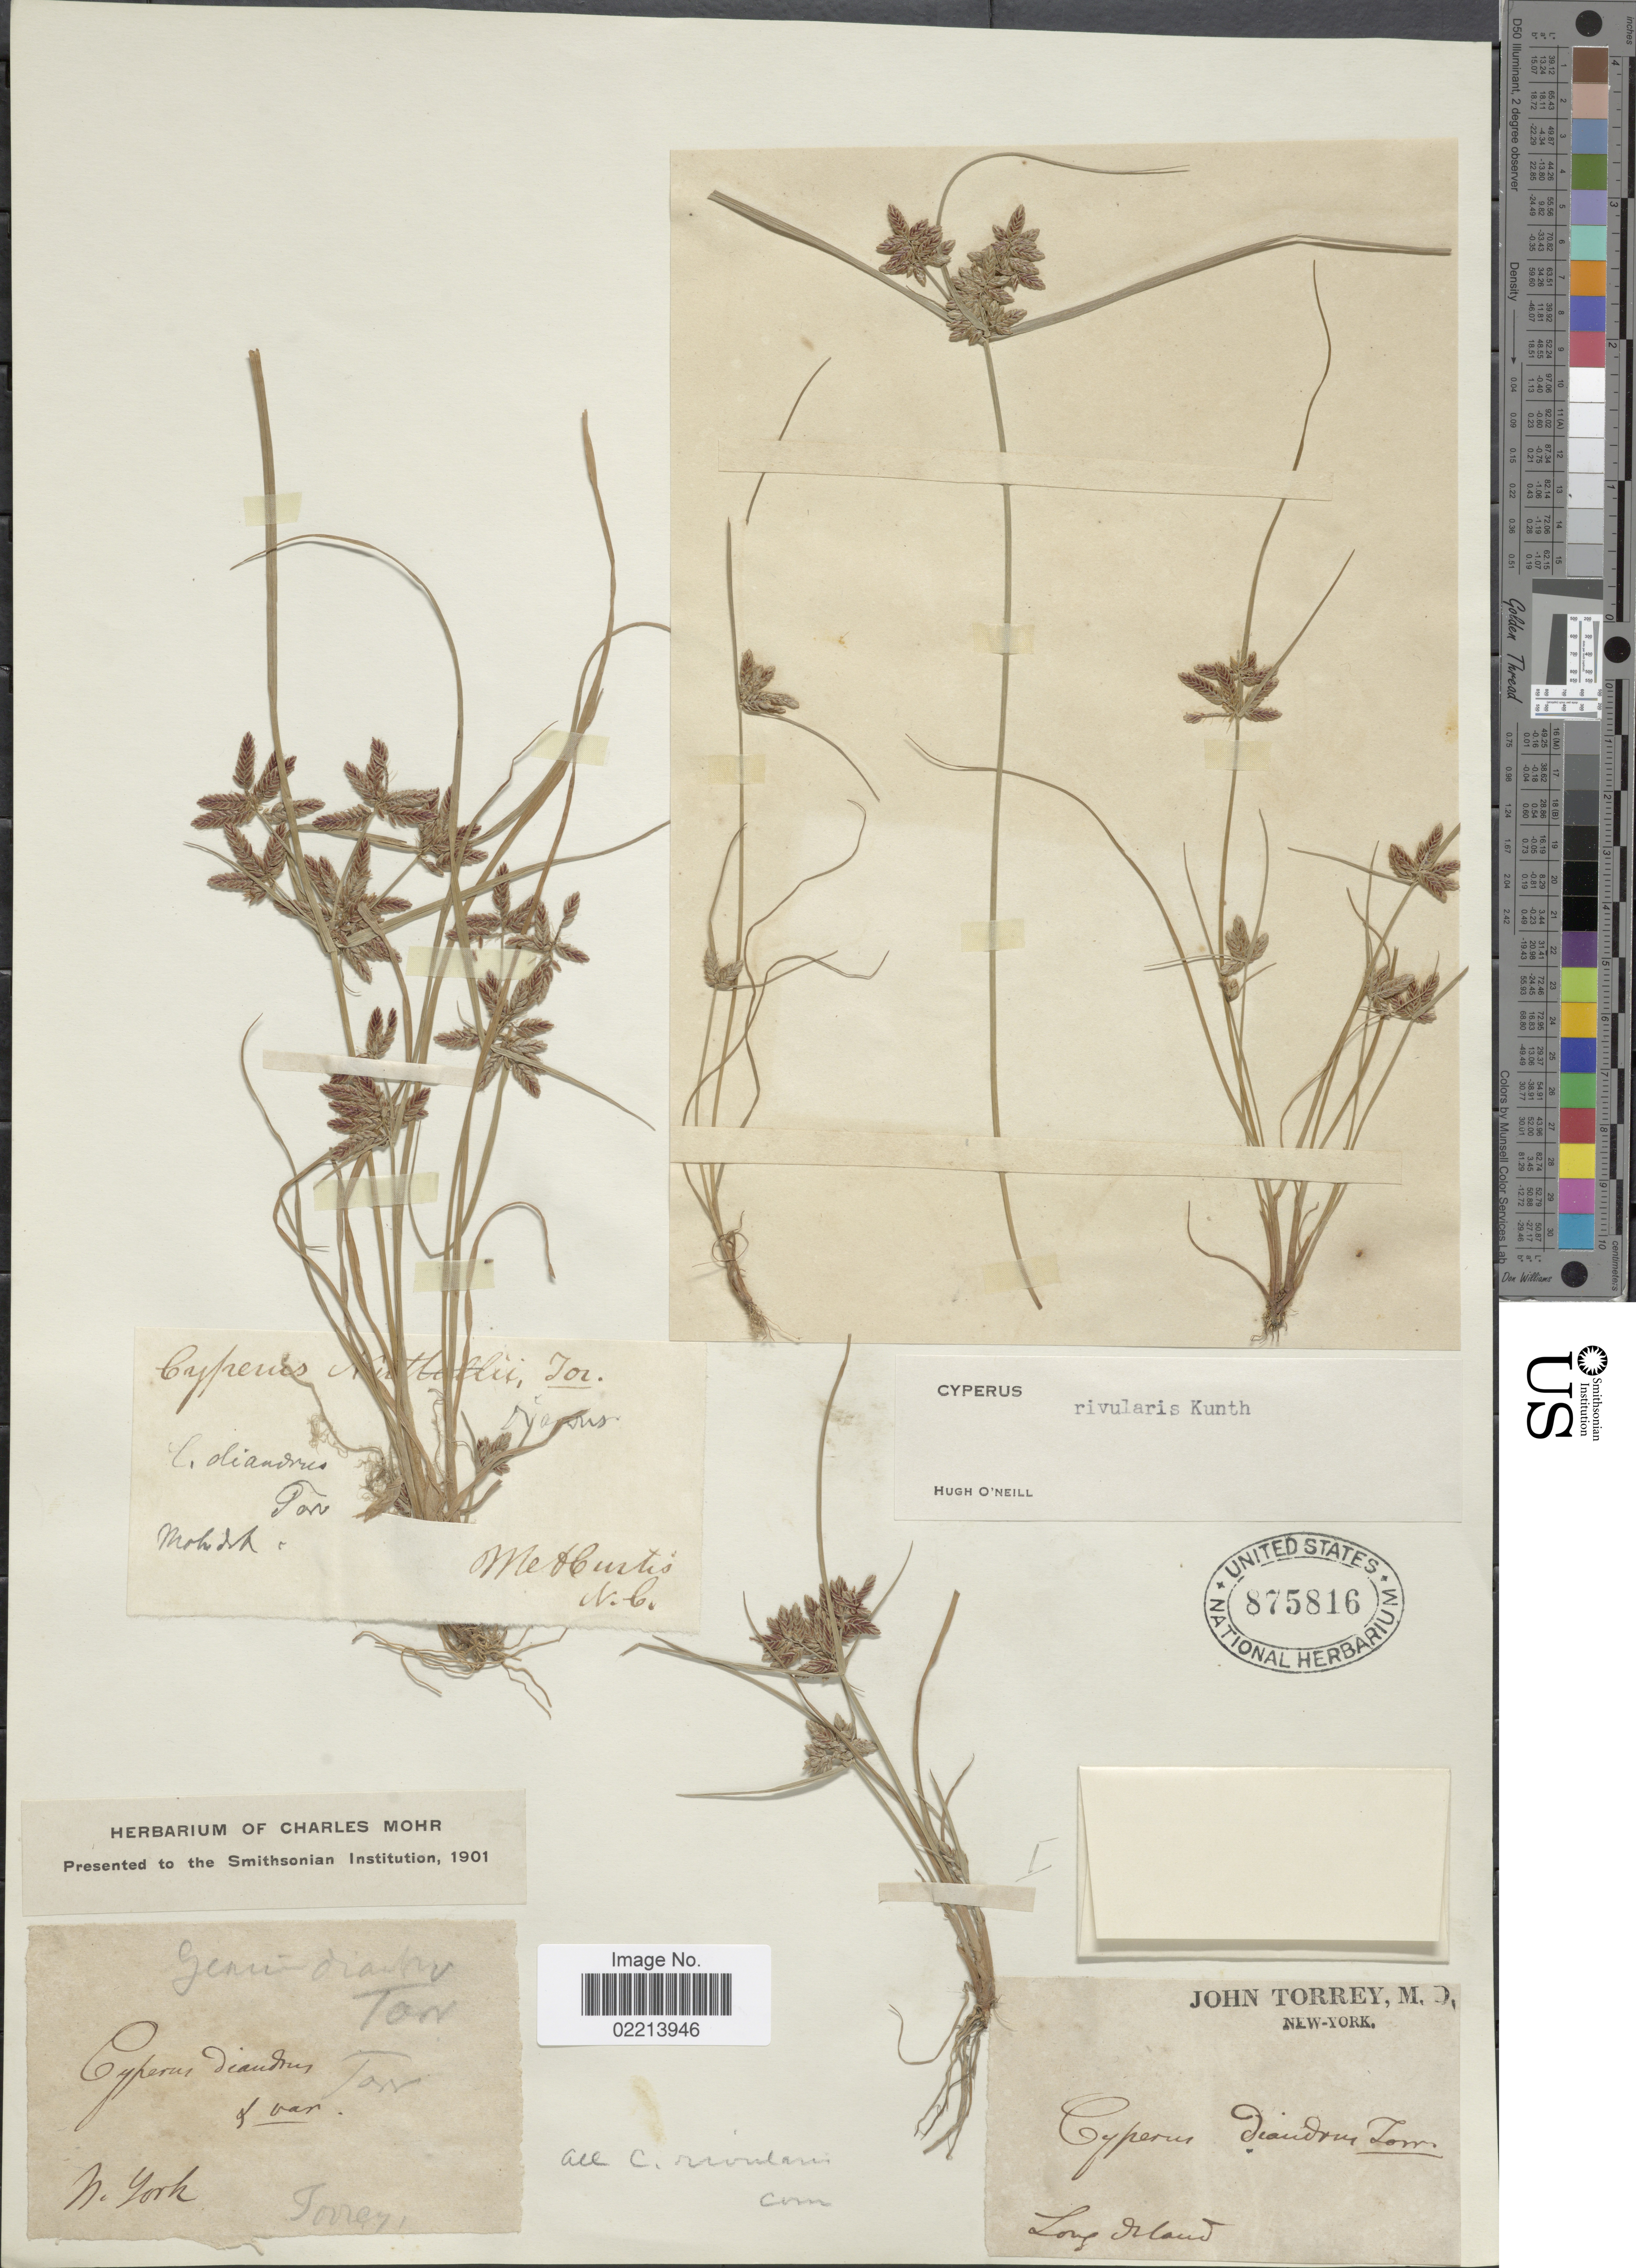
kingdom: Plantae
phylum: Tracheophyta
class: Liliopsida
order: Poales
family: Cyperaceae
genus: Cyperus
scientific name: Cyperus bipartitus Torr.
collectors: J. Torrey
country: United States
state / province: New York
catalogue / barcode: US 875816